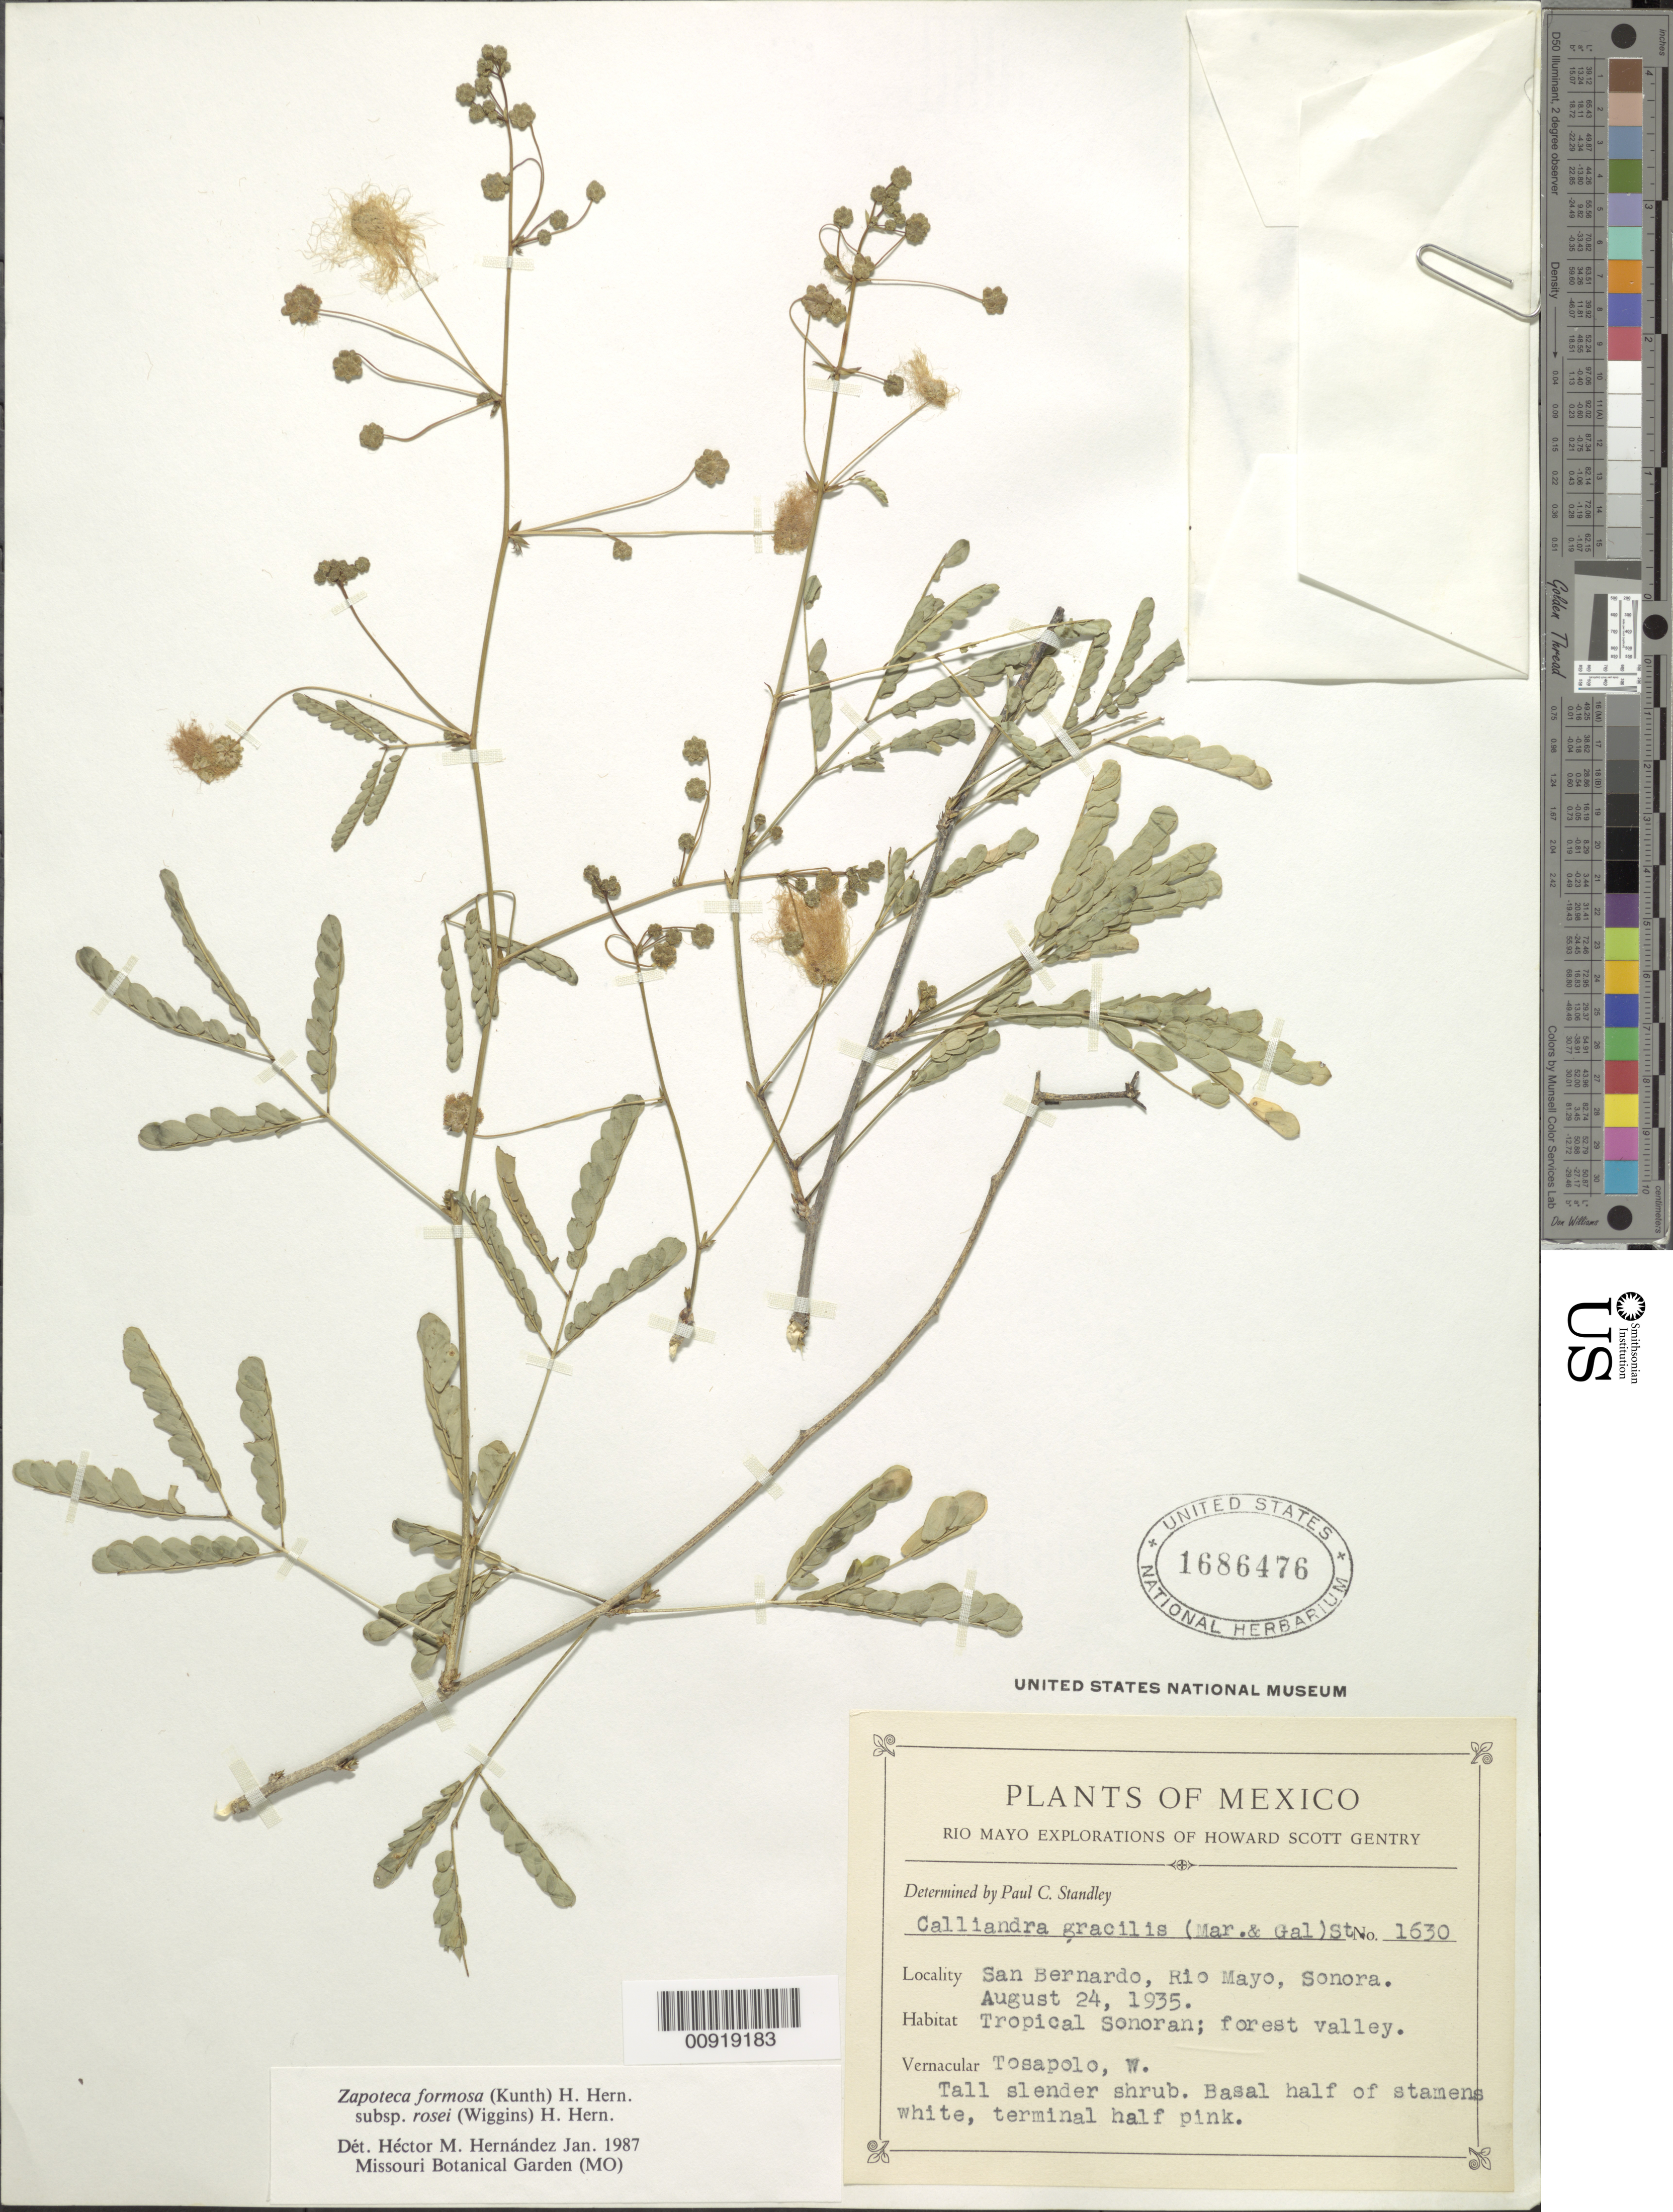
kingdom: Plantae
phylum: Tracheophyta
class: Magnoliopsida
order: Fabales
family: Fabaceae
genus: Zapoteca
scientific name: Zapoteca formosa subsp. rosei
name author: (Wiggins) H.M. Hern.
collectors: H. S. Gentry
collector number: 1630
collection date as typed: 24 Aug 1935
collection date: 1935-08-24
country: Mexico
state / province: Sonora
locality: San Bernardo, Río Mayo, Sonora.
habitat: Tropical Sonoran; forest valley.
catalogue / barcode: US 1686476